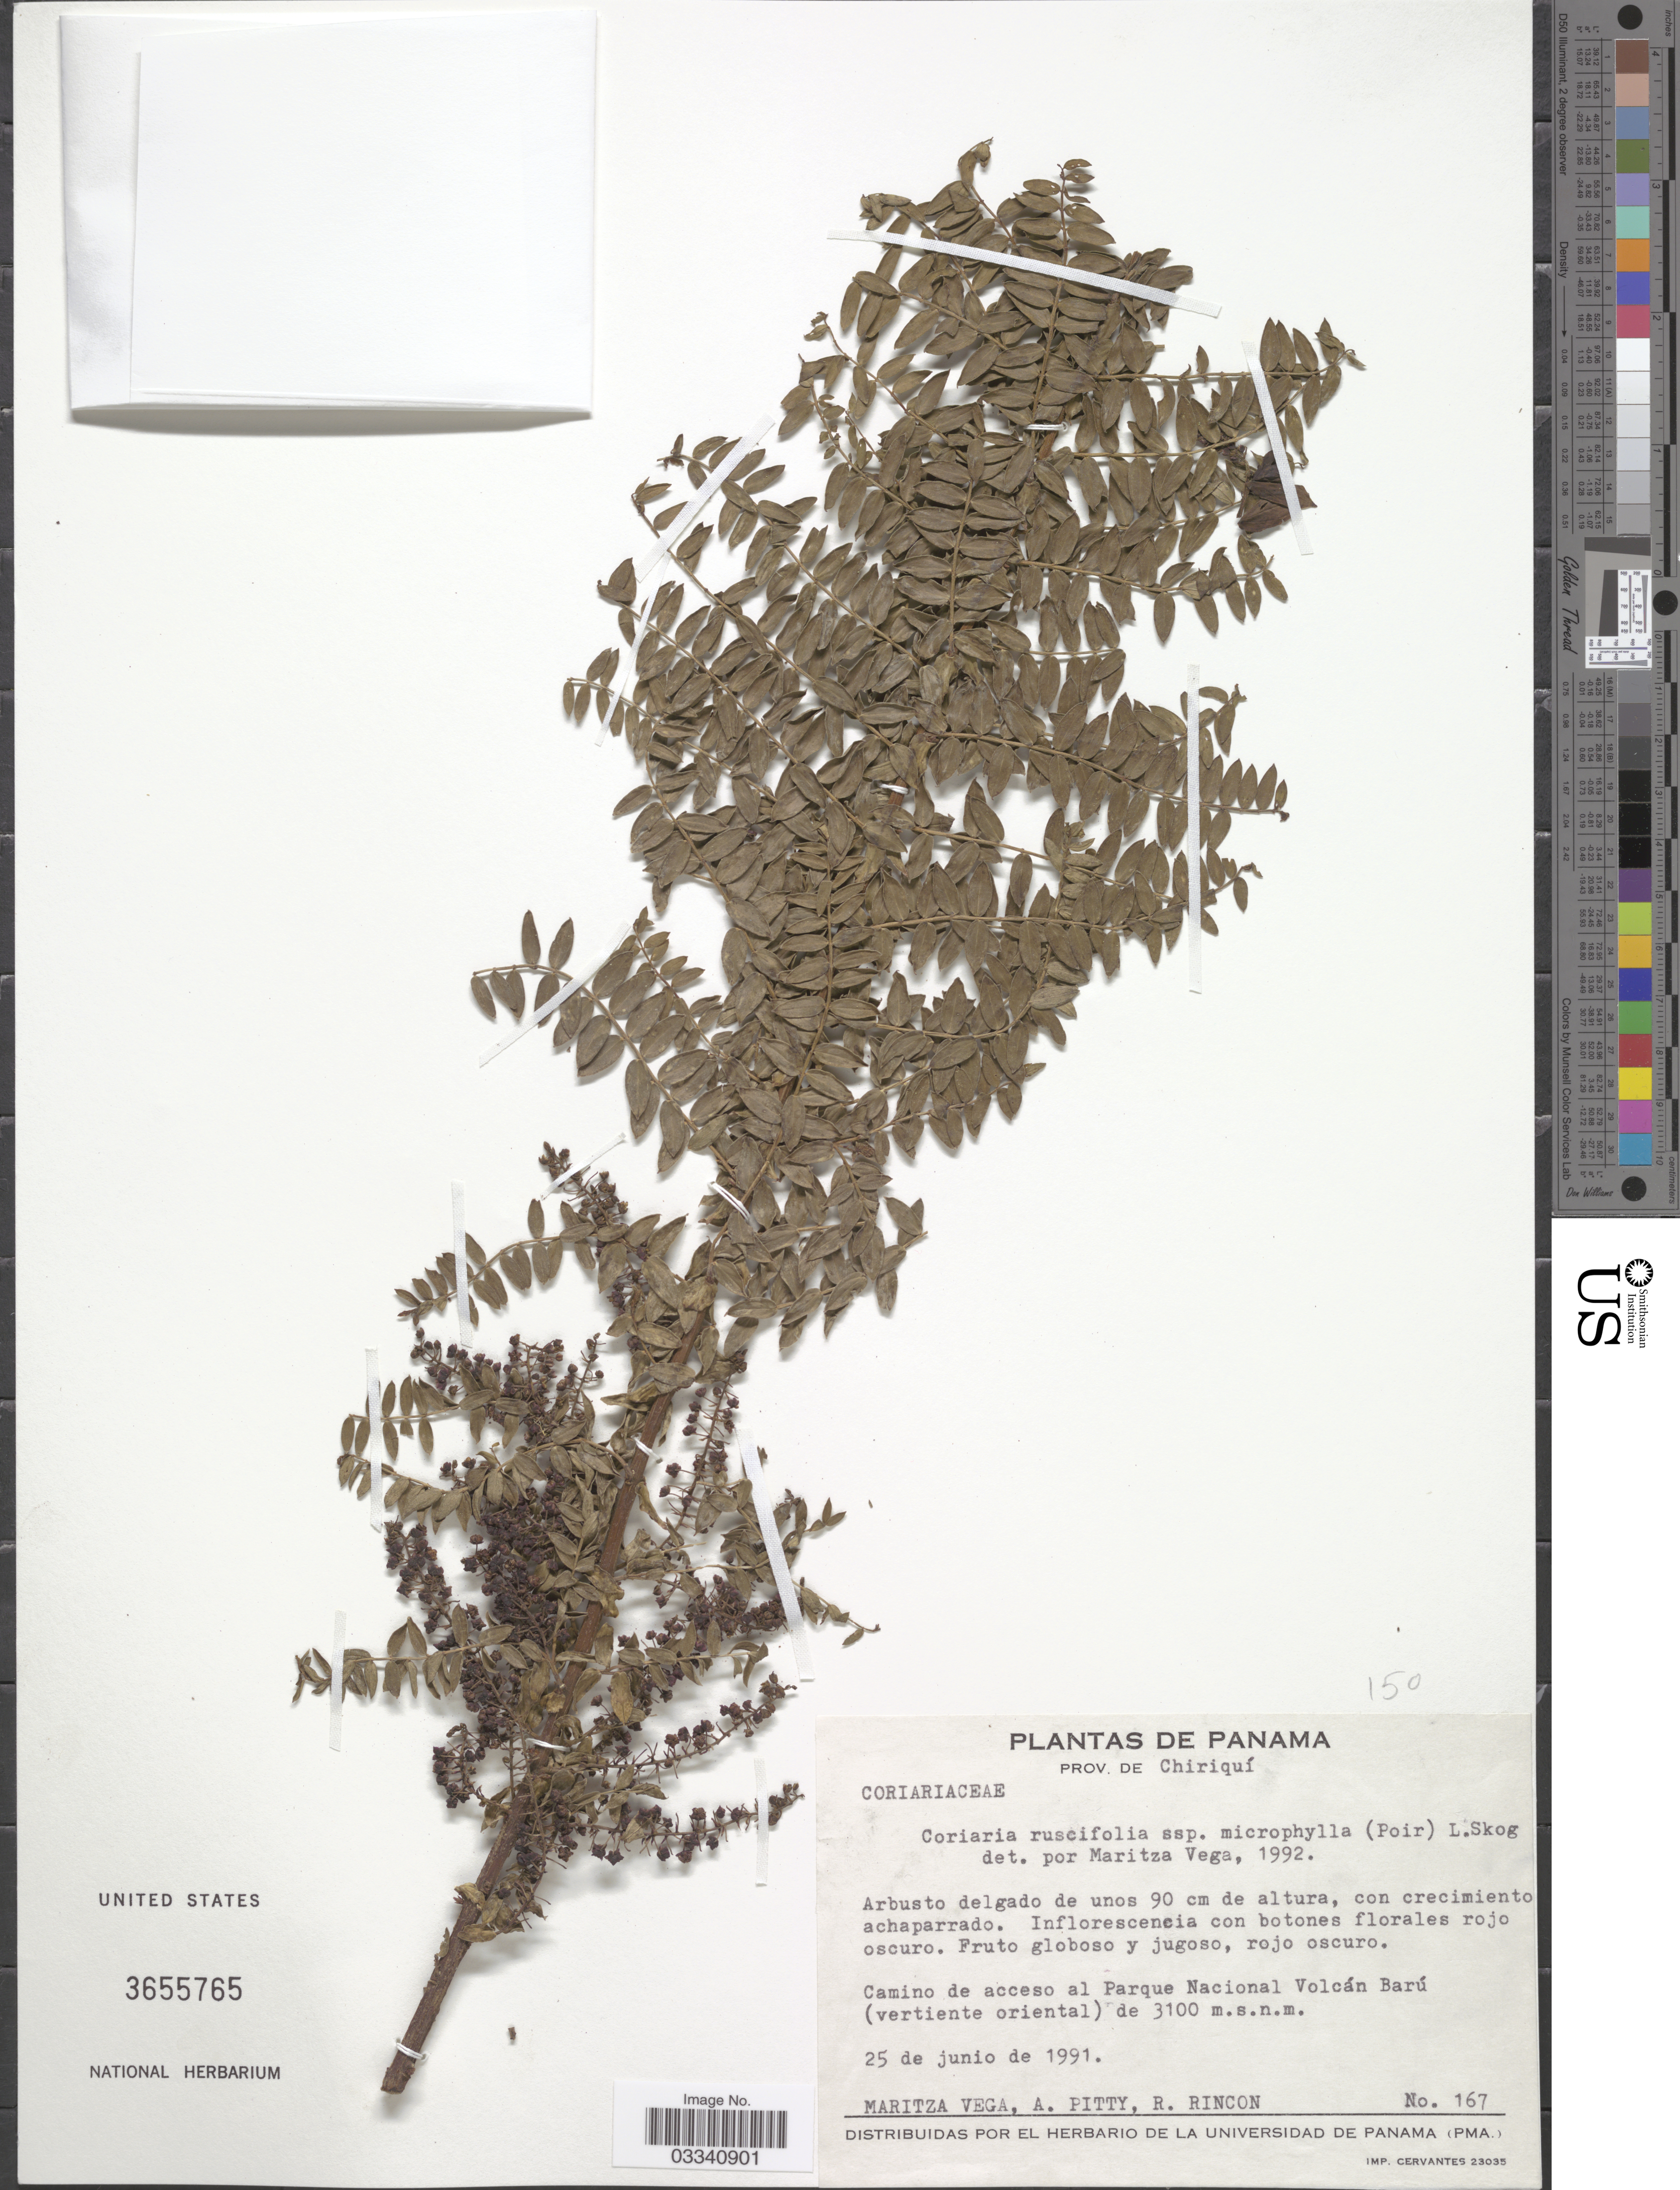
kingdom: Plantae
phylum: Tracheophyta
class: Magnoliopsida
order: Cucurbitales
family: Coriariaceae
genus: Coriaria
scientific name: Coriaria ruscifolia subsp. microphylla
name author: (Poir.) L.E. Skog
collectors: M. Vega, A. Pitty & R. Rincon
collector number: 167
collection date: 1991-06-25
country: Panama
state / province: Chiriqui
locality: Camino de acceso al Parque Nacional Volcán Barú (vertiente oriental).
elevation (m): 3100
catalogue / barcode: US 3655765